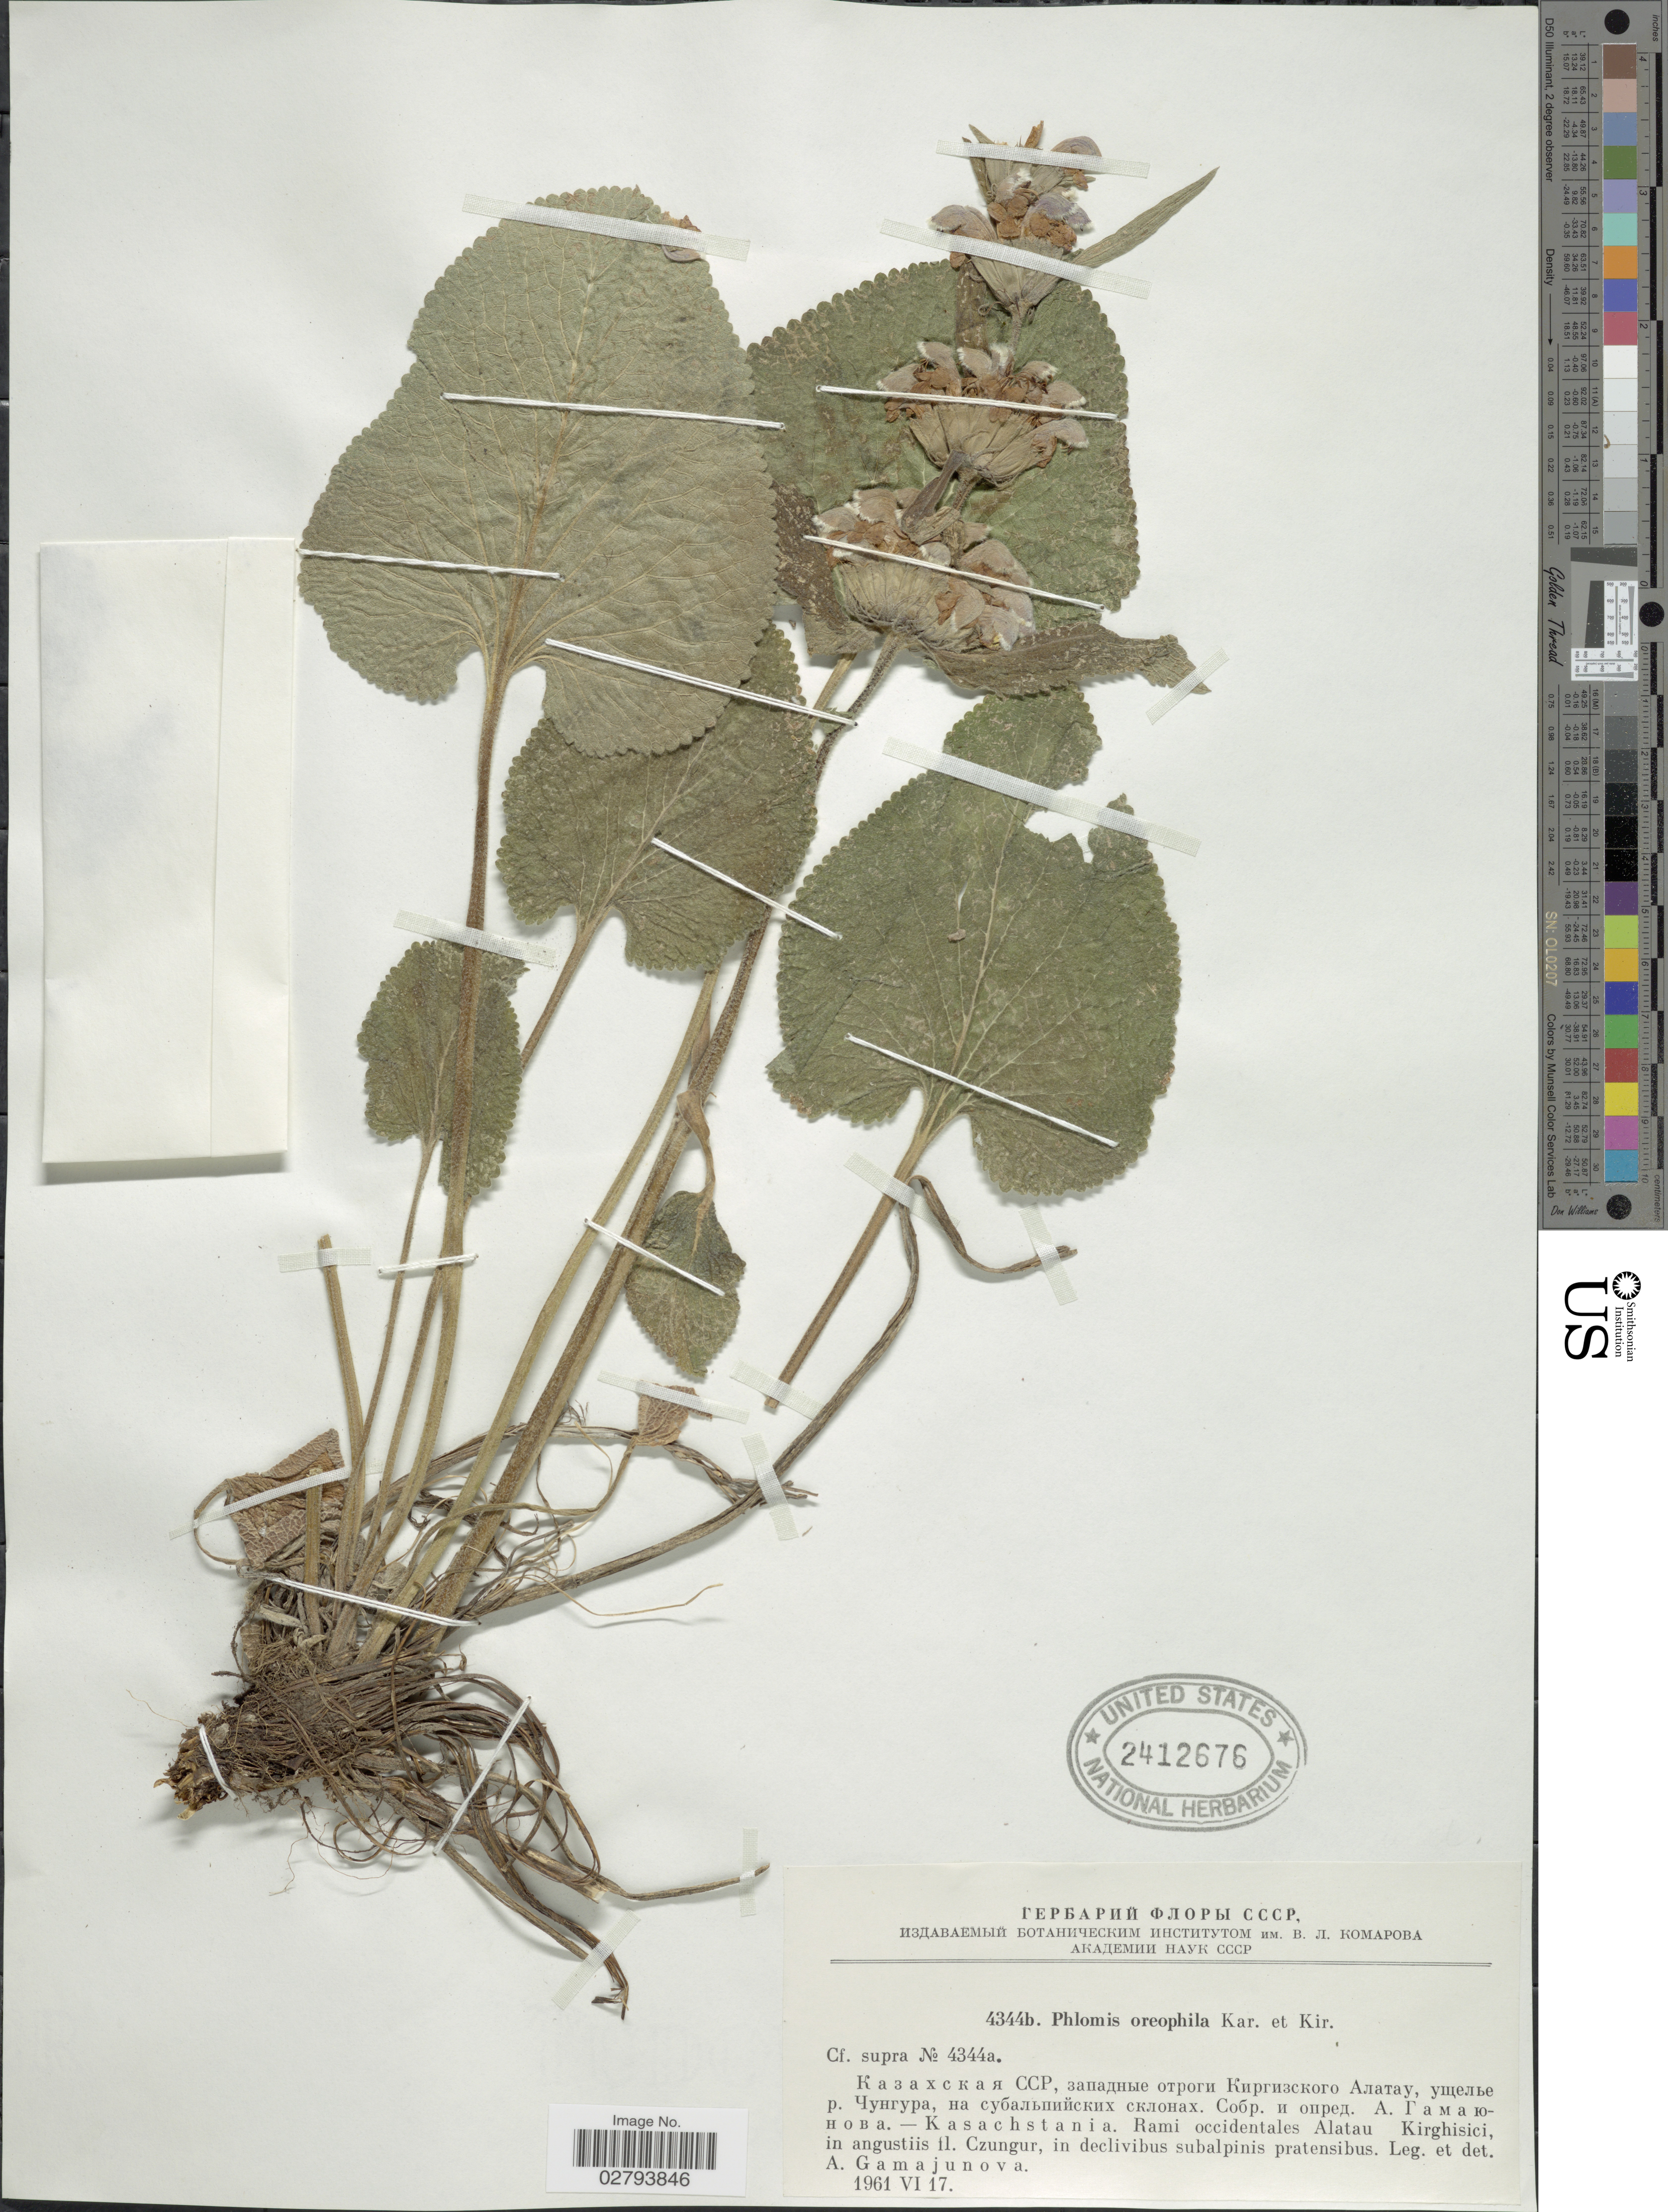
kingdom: Plantae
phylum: Tracheophyta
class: Magnoliopsida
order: Lamiales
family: Lamiaceae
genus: Phlomoides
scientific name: Phlomoides oreophila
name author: (Kar. & Kir.) Adylov et al.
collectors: A. P. Gamajunova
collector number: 4344b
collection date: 1961-06-17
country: Kazakhstan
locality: Rami occidentales Alatau Kirghisici, in angustiis fl. Czungur.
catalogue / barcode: US 2412676